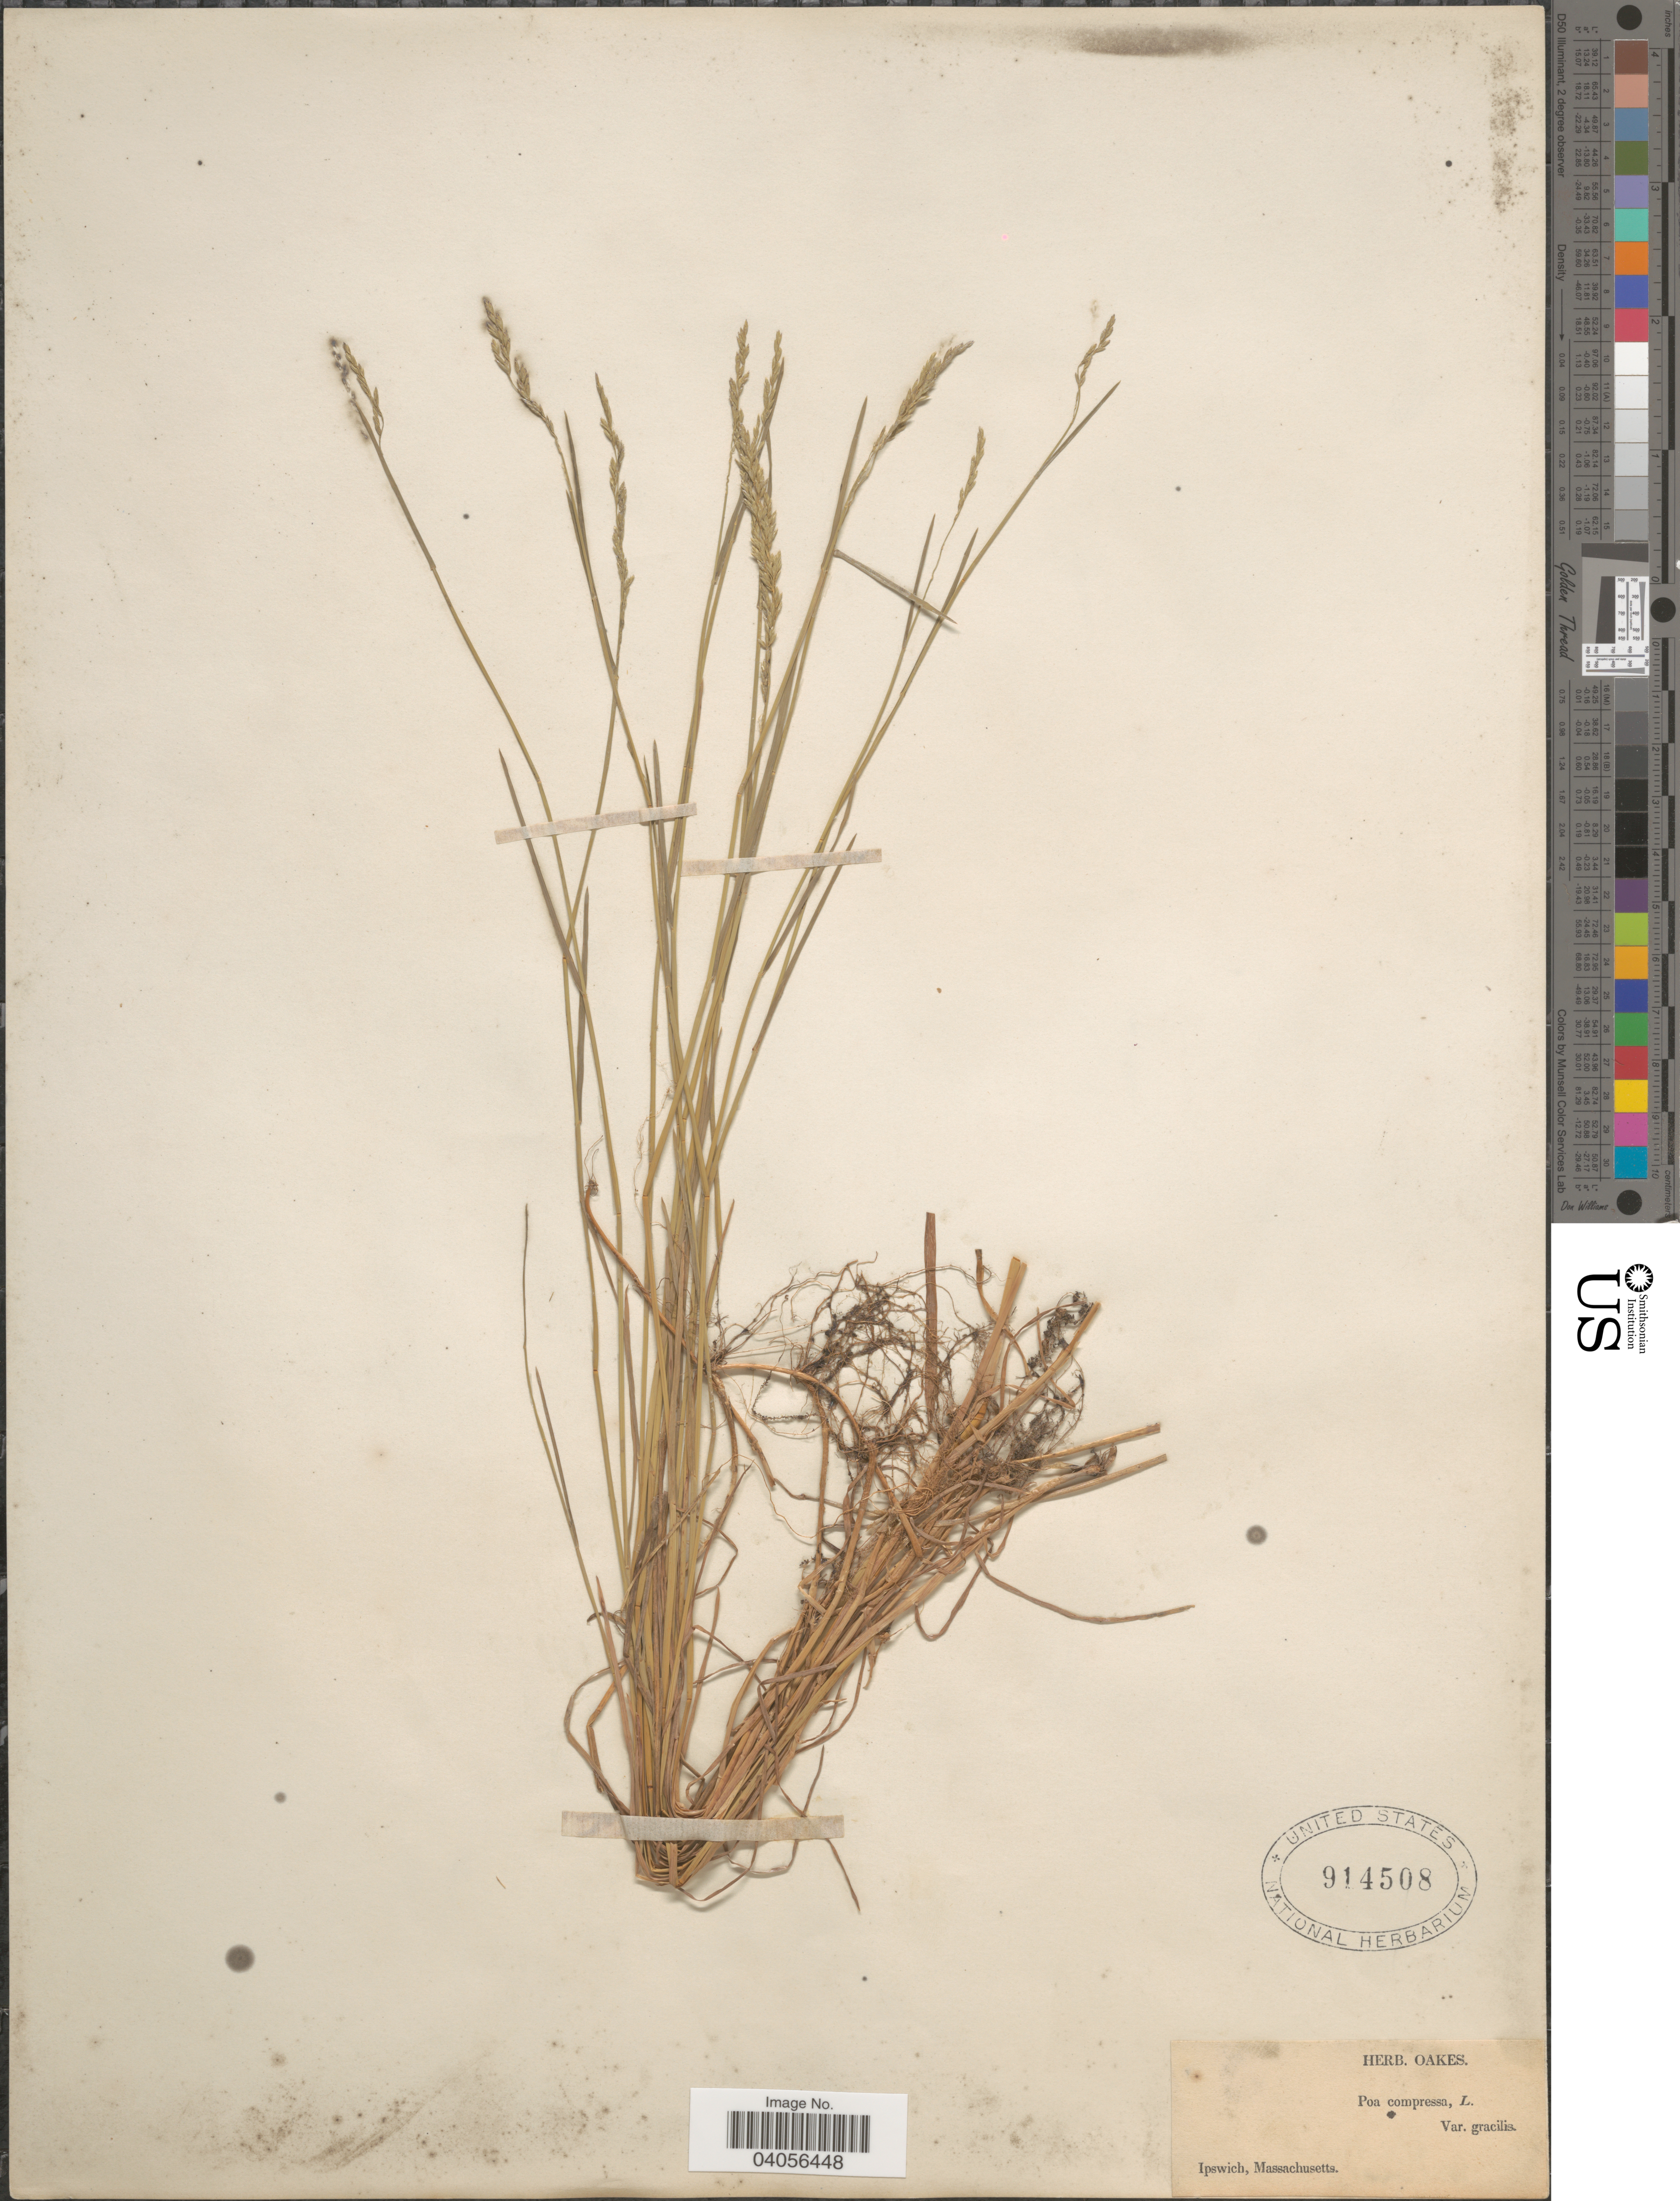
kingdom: Plantae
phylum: Tracheophyta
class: Liliopsida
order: Poales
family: Poaceae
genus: Poa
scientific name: Poa compressa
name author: L.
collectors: ex herb. Oakes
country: United States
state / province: Massachusetts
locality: Ipswich.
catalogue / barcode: US 914508